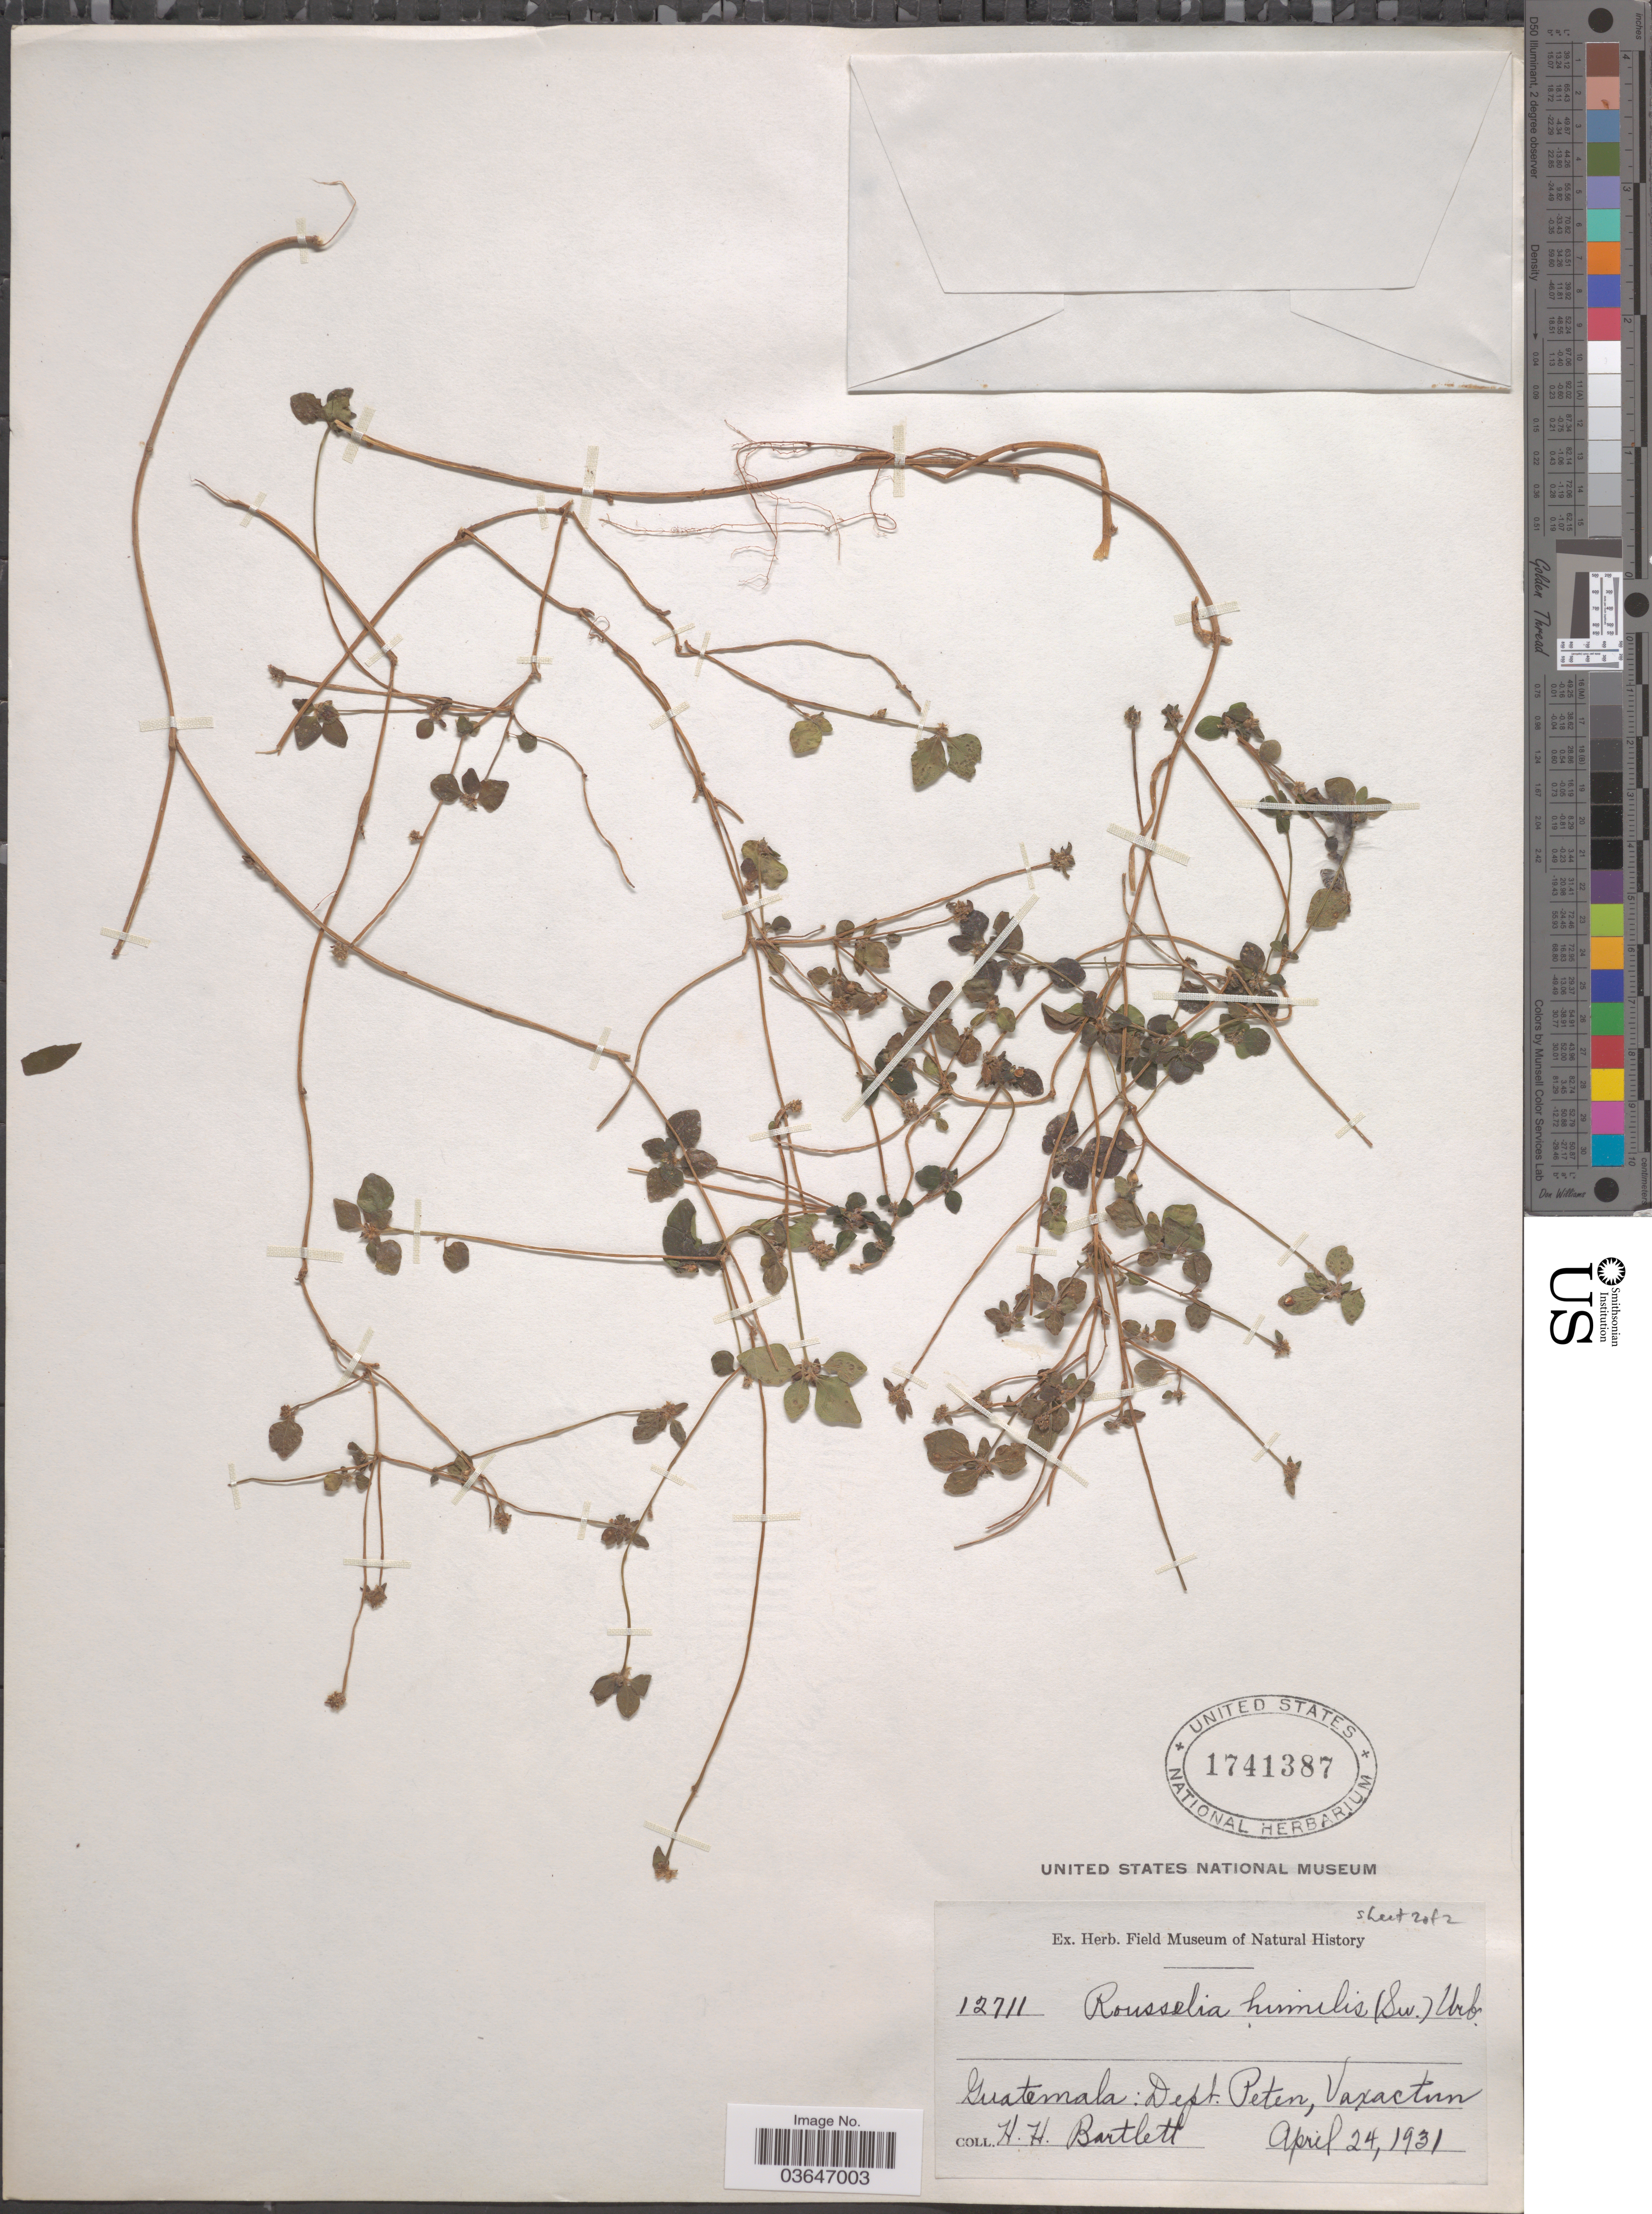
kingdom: Plantae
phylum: Tracheophyta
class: Magnoliopsida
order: Rosales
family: Urticaceae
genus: Rousselia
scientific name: Rousselia humilis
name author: (Sw.) Urb.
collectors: H. H. Bartlett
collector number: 12711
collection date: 1931-04-24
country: Guatemala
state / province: El Peten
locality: Dept. Peten, Uaxactun.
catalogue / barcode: US 1741387